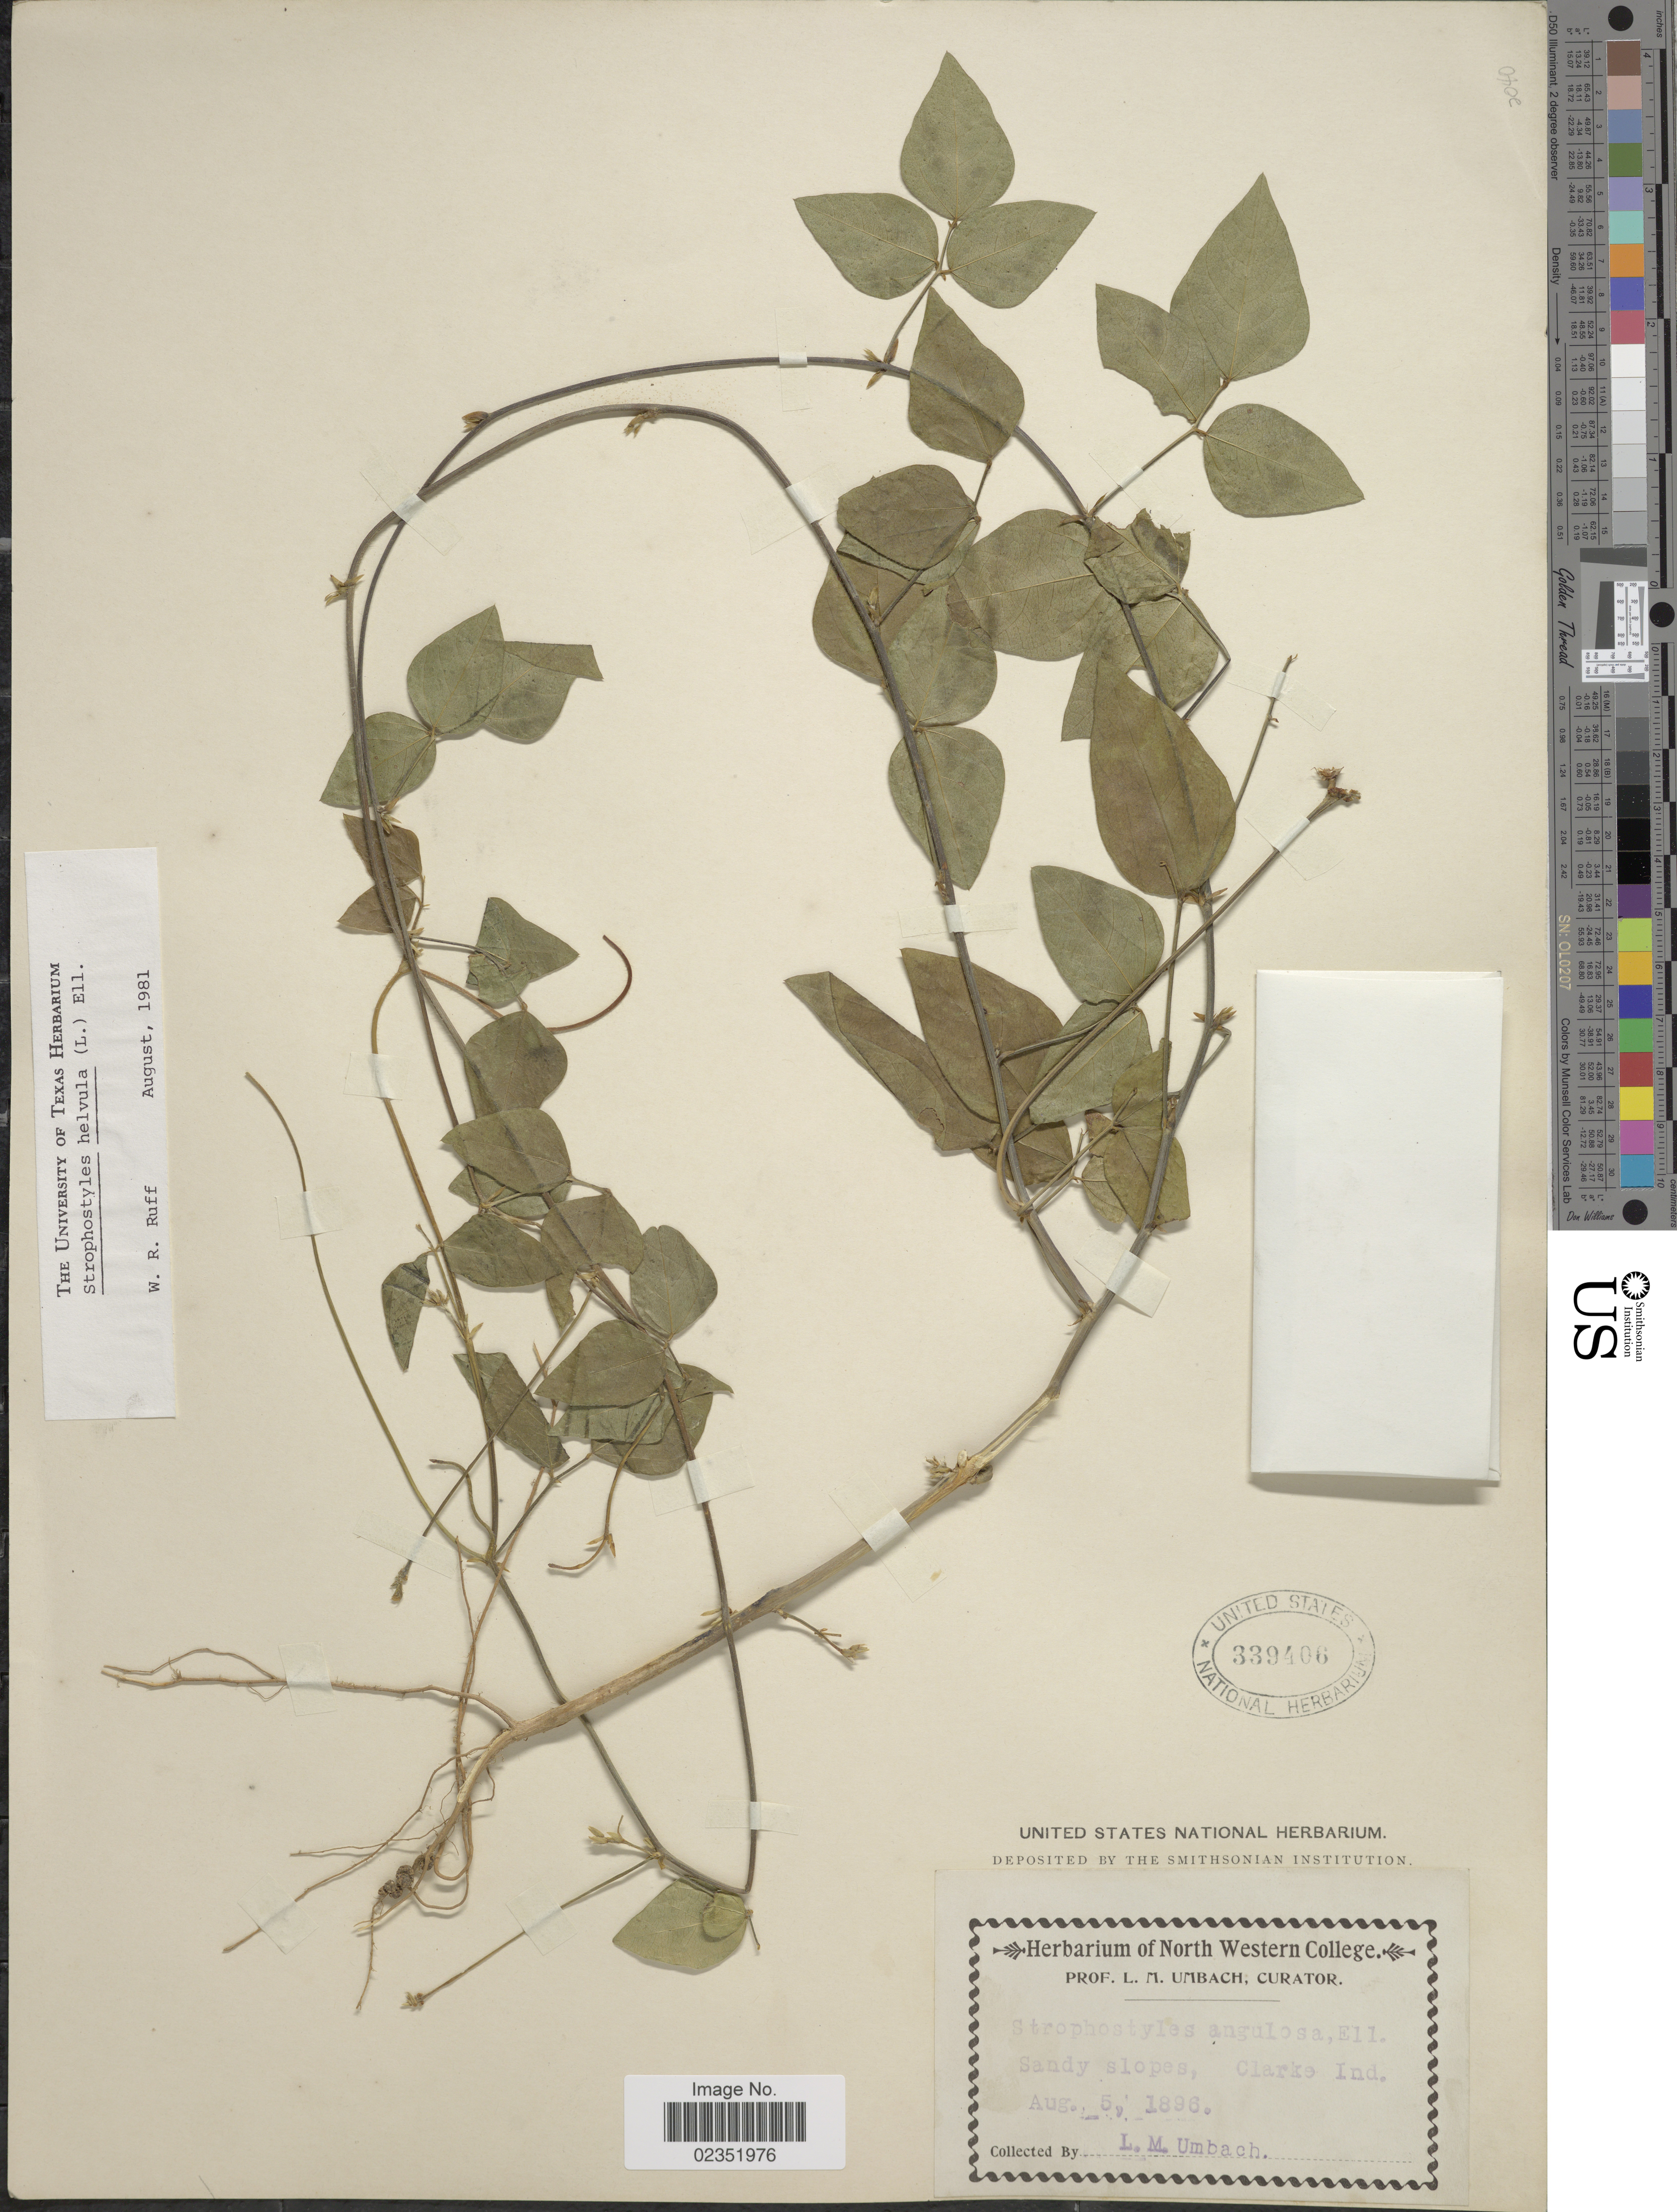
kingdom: Plantae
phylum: Tracheophyta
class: Magnoliopsida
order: Fabales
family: Fabaceae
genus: Strophostyles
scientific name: Strophostyles helvola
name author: (L.) Elliott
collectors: L. M. Umbach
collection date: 1896-08-05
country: United States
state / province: Indiana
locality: Sandy slopes, Clarke.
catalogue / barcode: US 339406